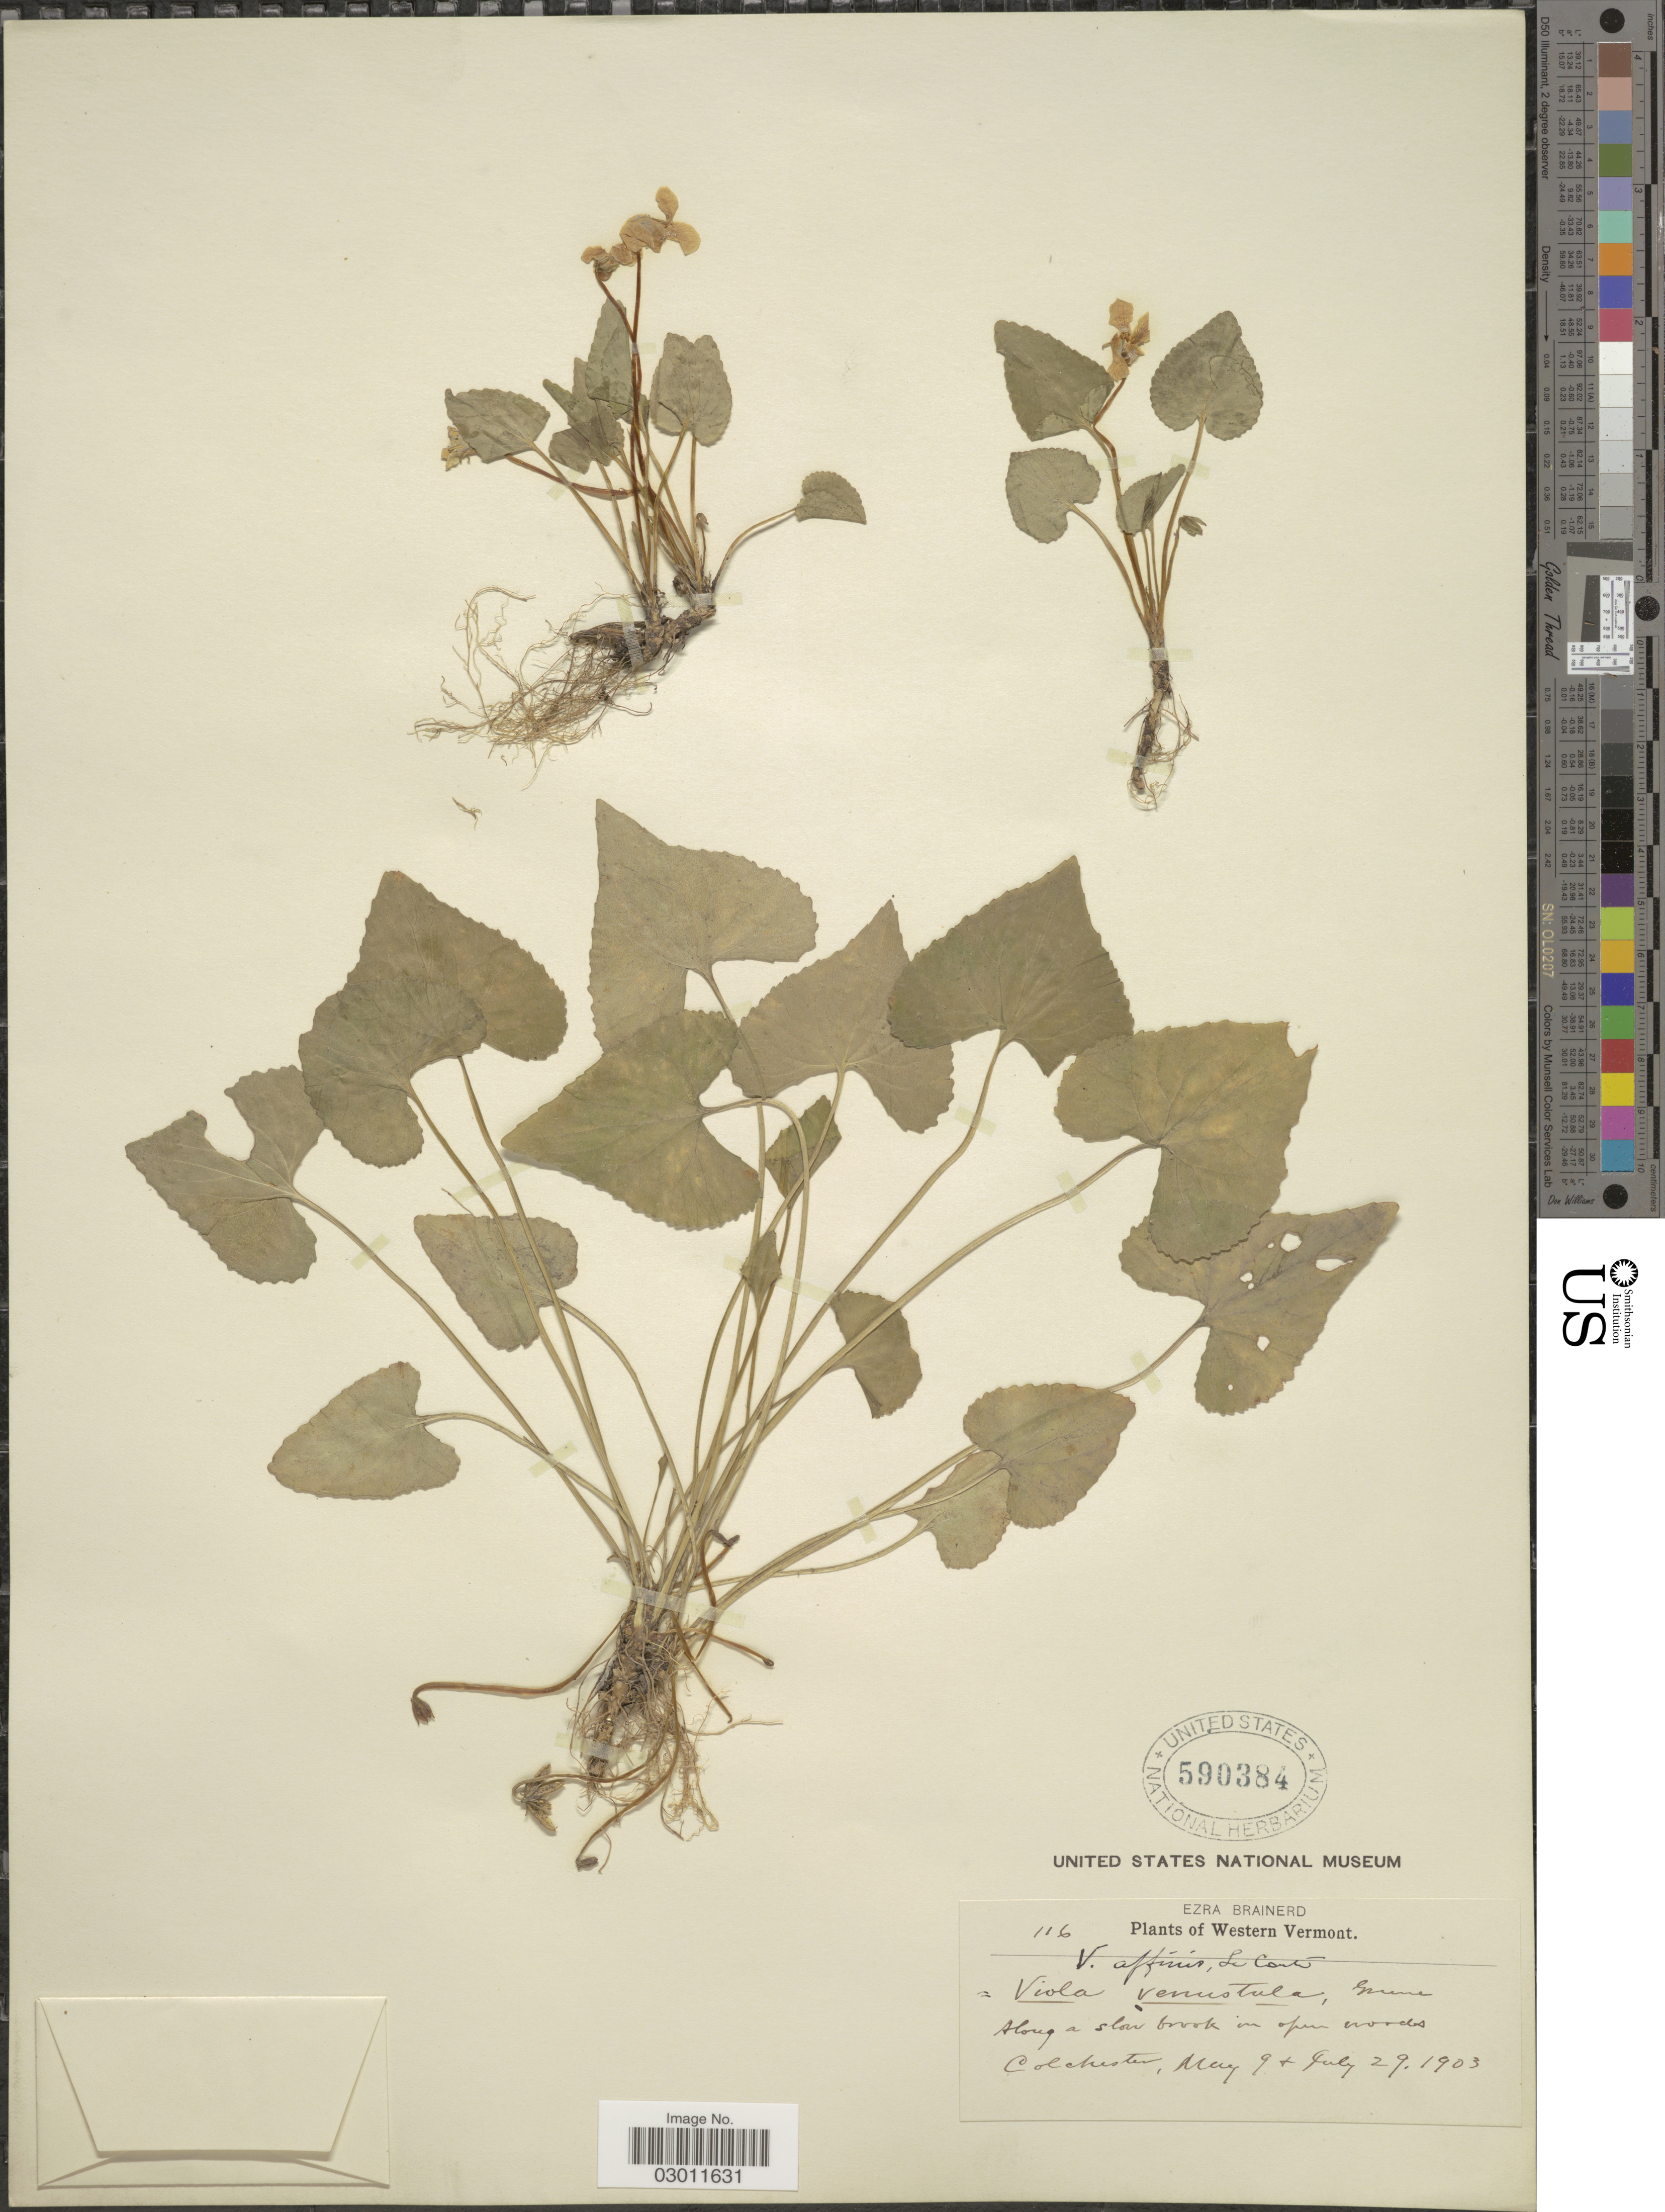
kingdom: Plantae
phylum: Tracheophyta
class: Magnoliopsida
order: Malpighiales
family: Violaceae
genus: Viola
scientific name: Viola affinis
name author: LeConte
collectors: E. Brainerd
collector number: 116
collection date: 1903-05-09/1903-07-29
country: United States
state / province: Vermont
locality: Western Vermont. Colchester.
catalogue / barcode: US 590384